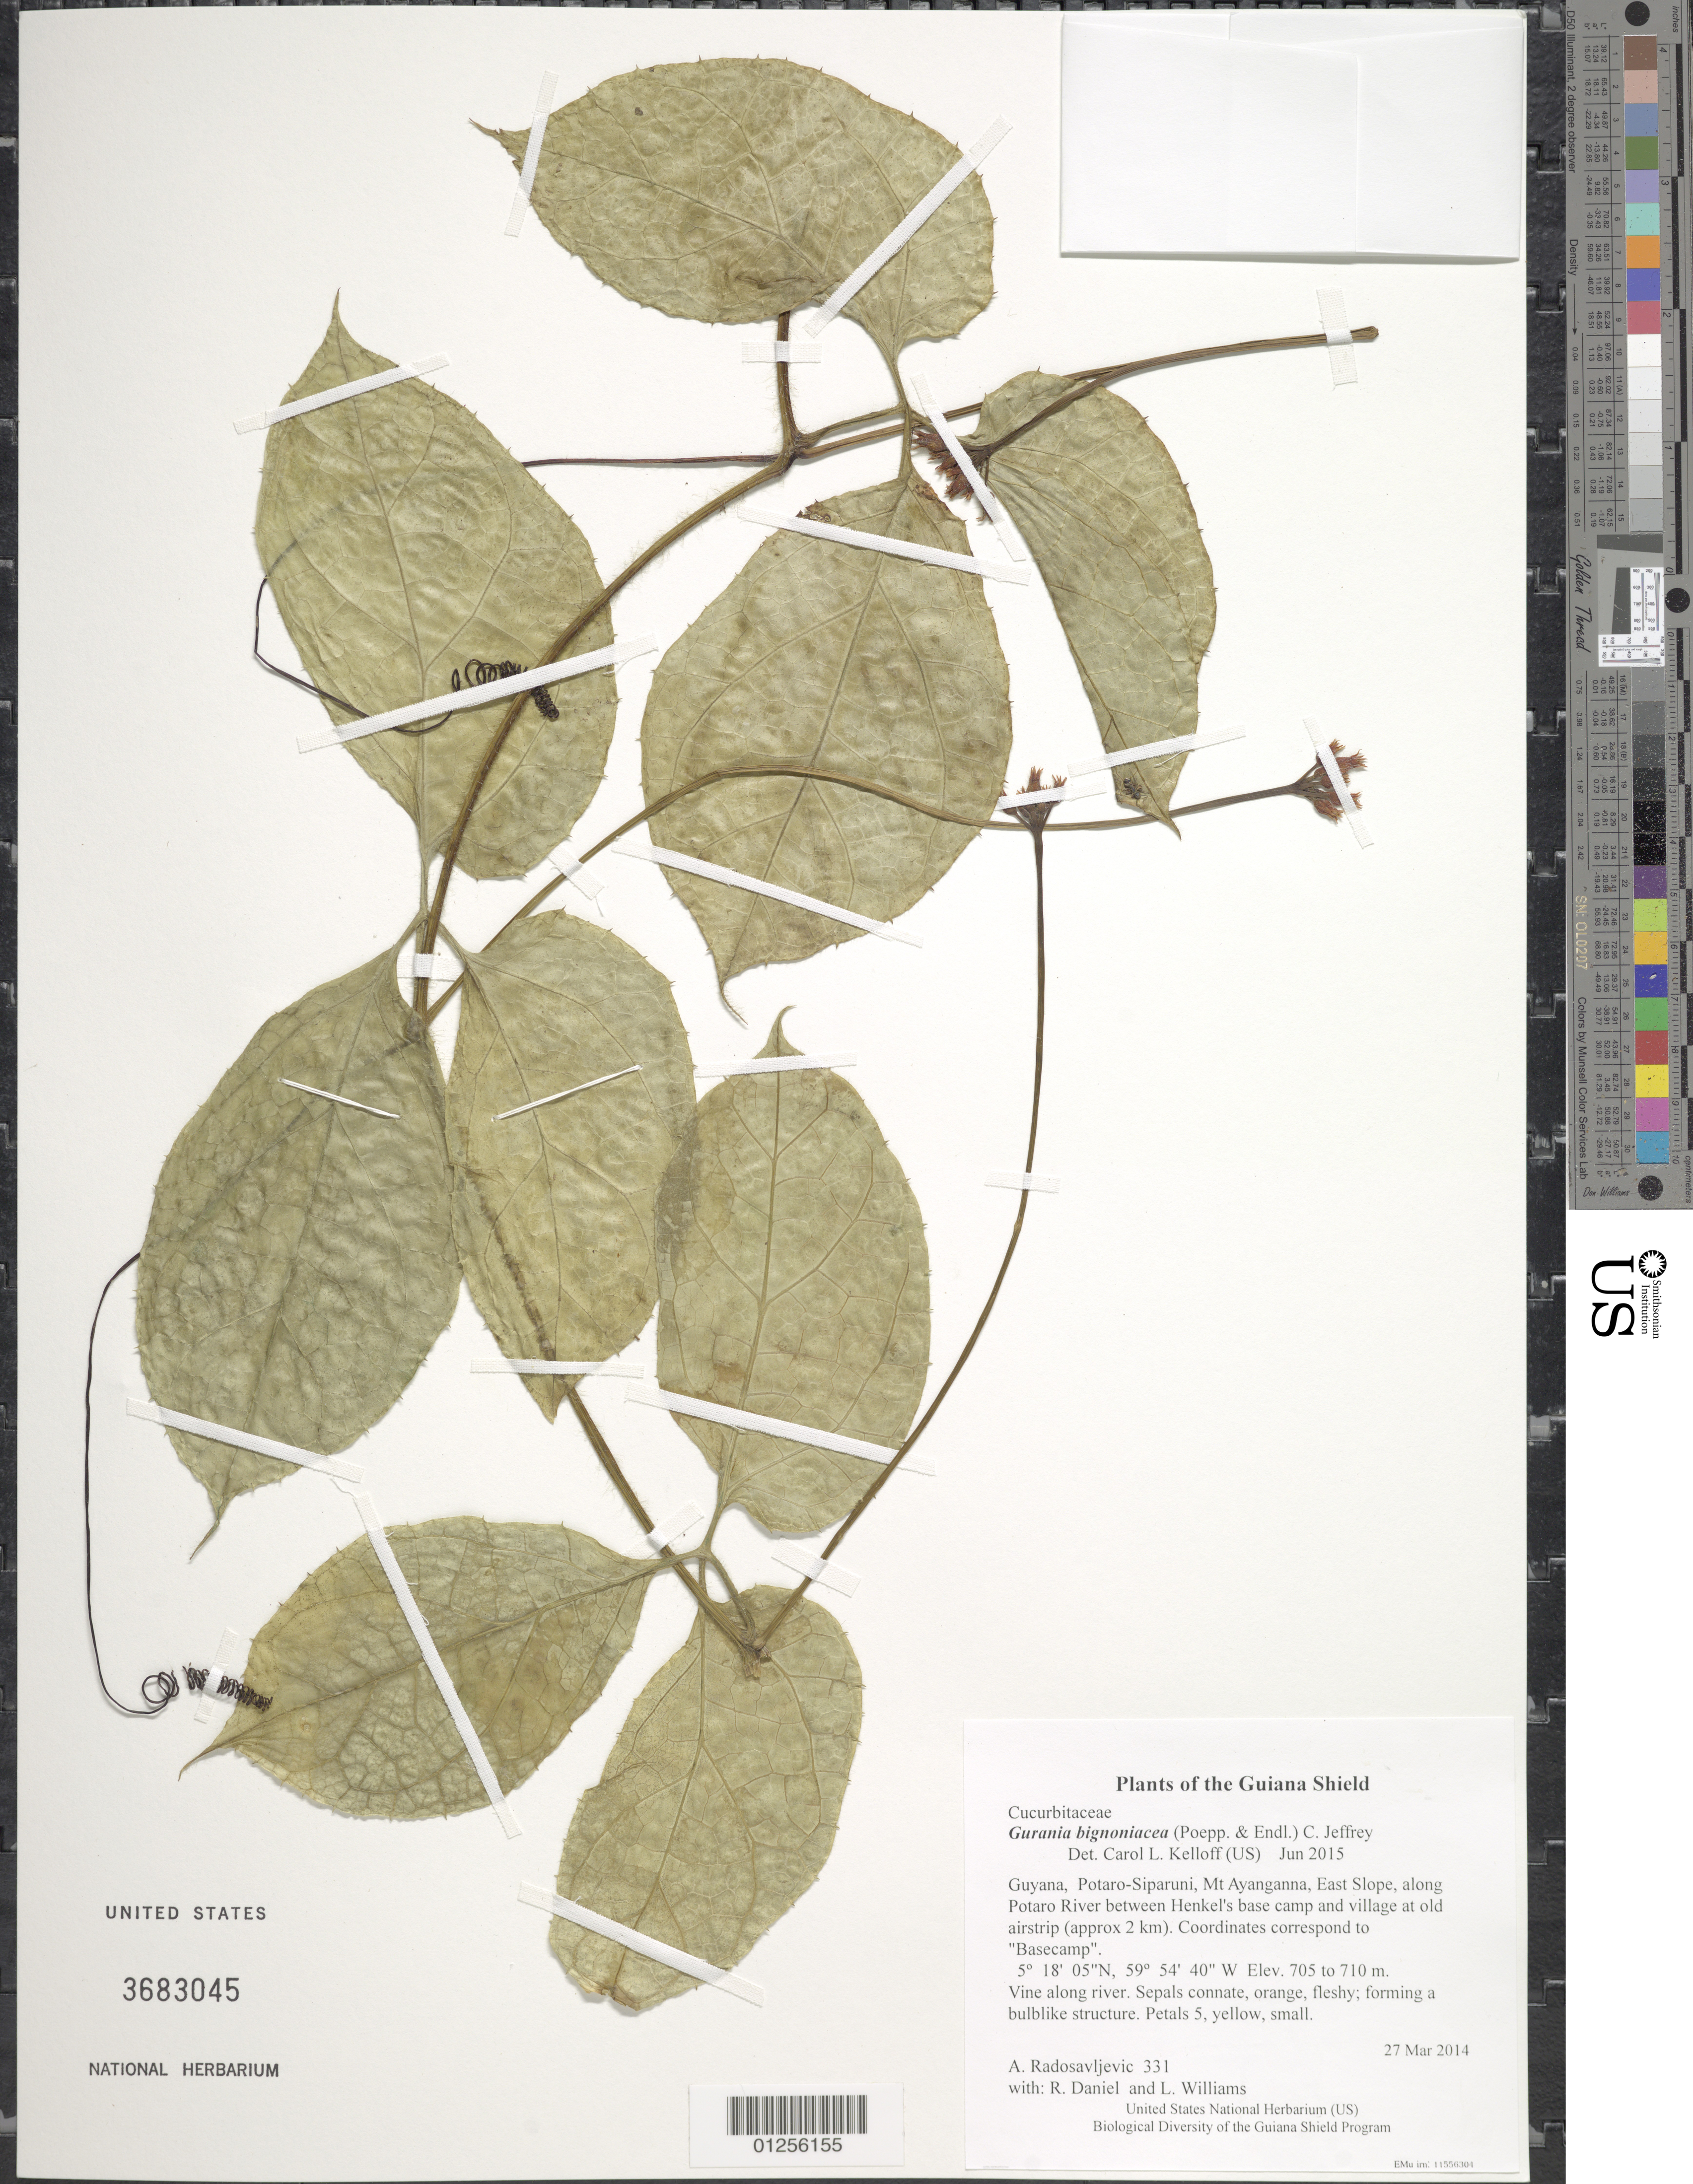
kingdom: Plantae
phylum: Tracheophyta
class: Magnoliopsida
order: Cucurbitales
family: Cucurbitaceae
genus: Gurania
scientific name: Gurania bignoniacea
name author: (Poepp. & Endl.) C. Jeffrey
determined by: Kelloff, Carol L., (US), Smithsonian Institution - National Museum of Natural History (UNITED STATES)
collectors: A. Radosavljevic, R. Daniel & L. Williams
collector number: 331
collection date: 2014-03-27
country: Guyana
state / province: Potaro-Siparuni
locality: Mt Ayanganna, East Slope, along Potaro River between Henkel's base camp and village at old airstrip (approx 2 km). Coordinates correspond to "Basecamp".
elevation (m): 705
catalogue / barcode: US 3683045